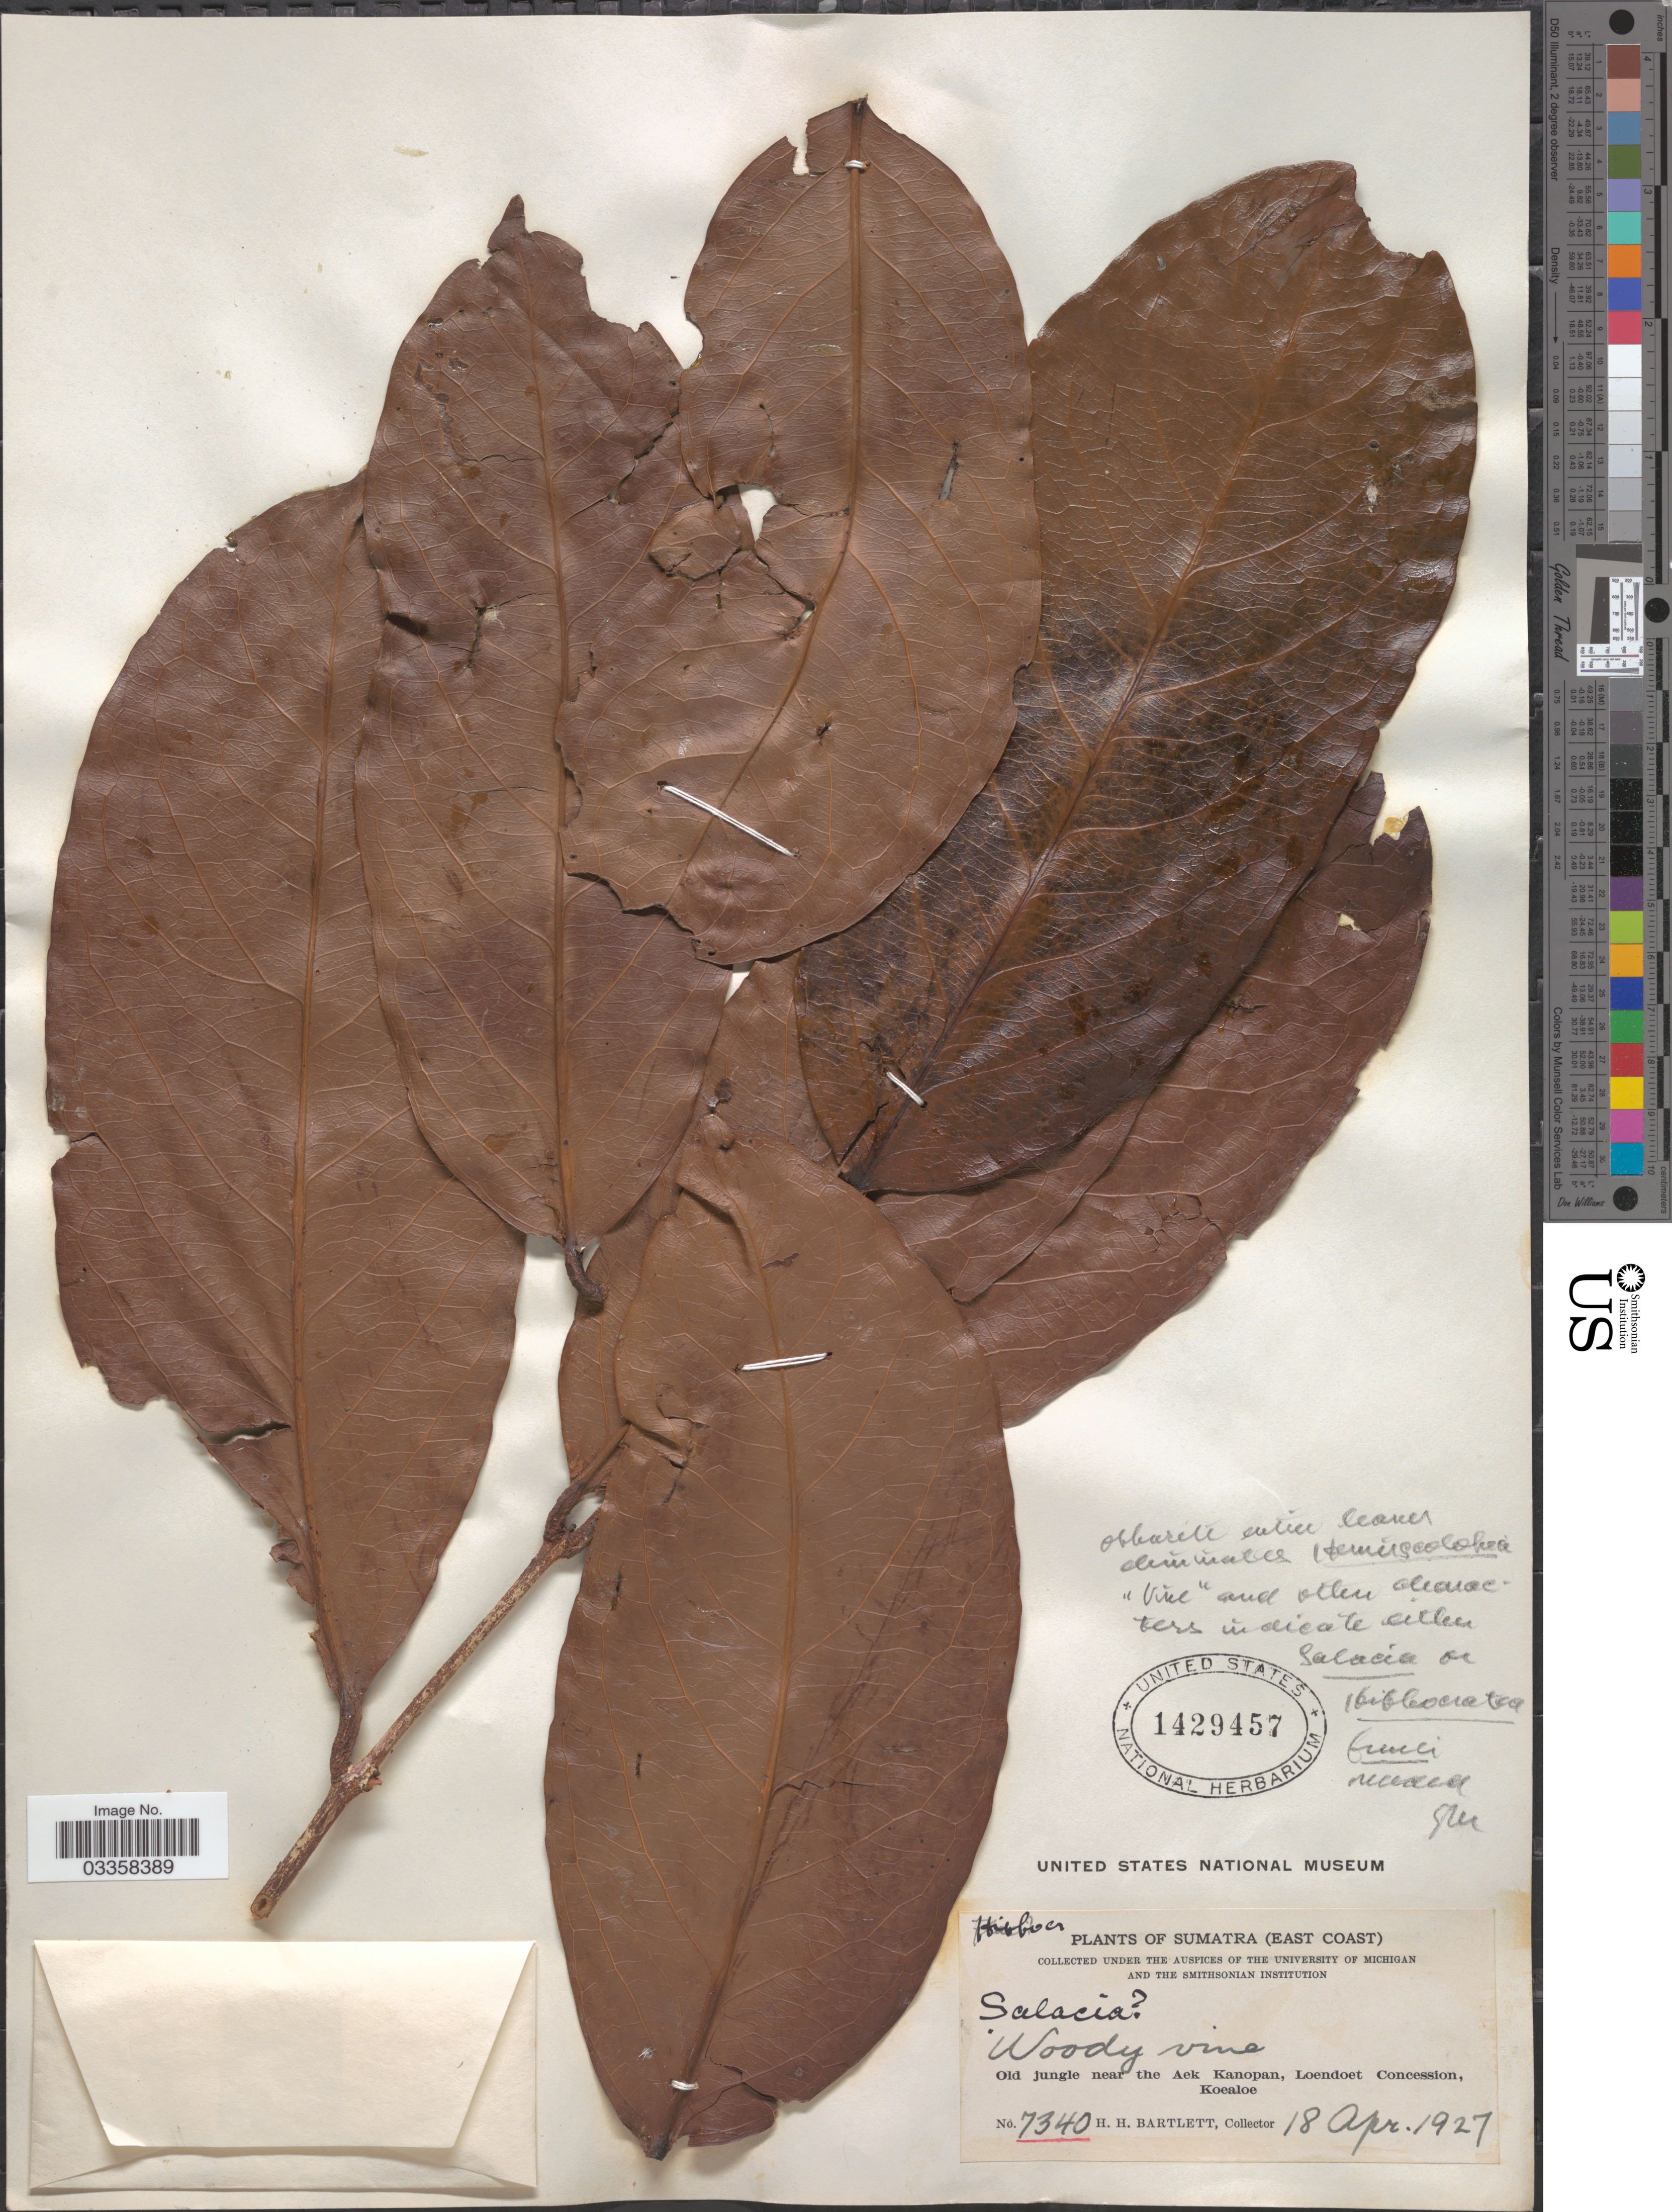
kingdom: Plantae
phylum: Tracheophyta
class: Magnoliopsida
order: Celastrales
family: Celastraceae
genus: Salacia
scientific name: Salacia sp.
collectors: H. H. Bartlett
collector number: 7340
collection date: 1927-04-18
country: Indonesia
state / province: Sumatra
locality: Sumatra (East Coast). Old jungle near the Aek Kanopan, Loendoet Concession, Koealoe.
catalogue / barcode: US 1429457